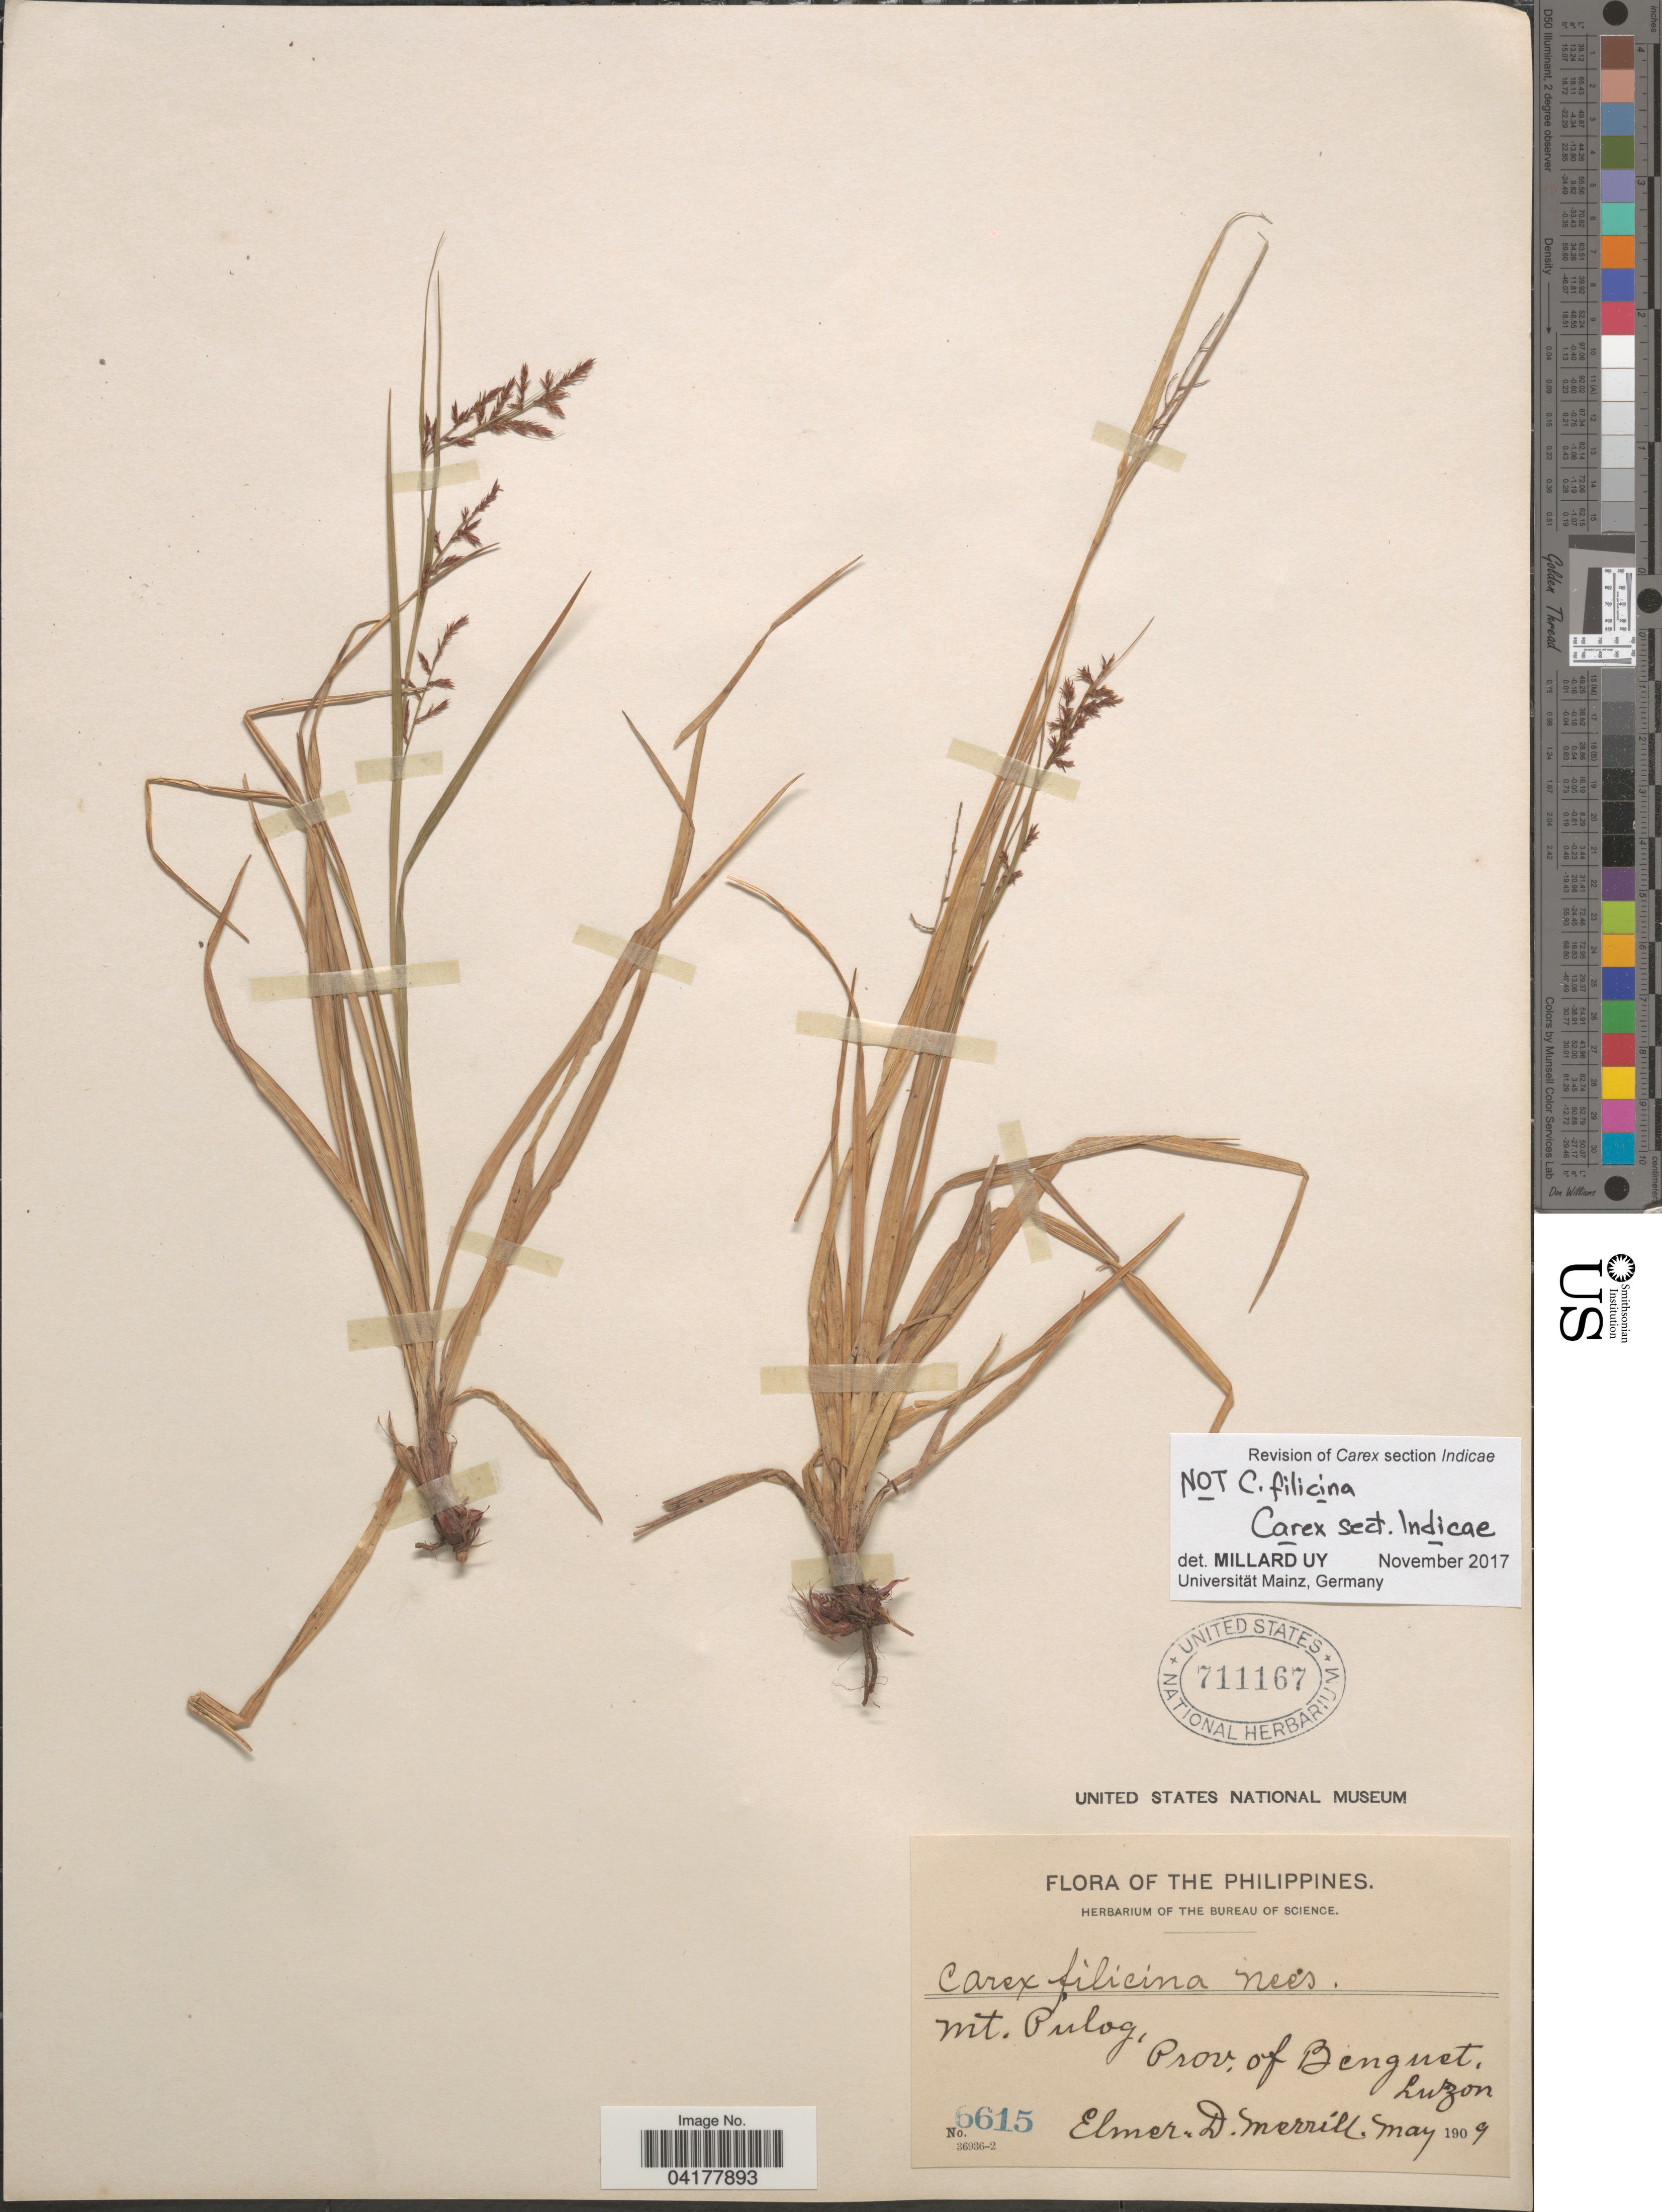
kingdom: Plantae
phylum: Tracheophyta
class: Liliopsida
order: Poales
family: Cyperaceae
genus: Carex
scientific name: Carex sp.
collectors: E. D. Merrill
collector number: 6615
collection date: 1909-05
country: Philippines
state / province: Central Luzon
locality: Mt. Pulog, Prov. of Benguet, Luzon.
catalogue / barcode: US 711167